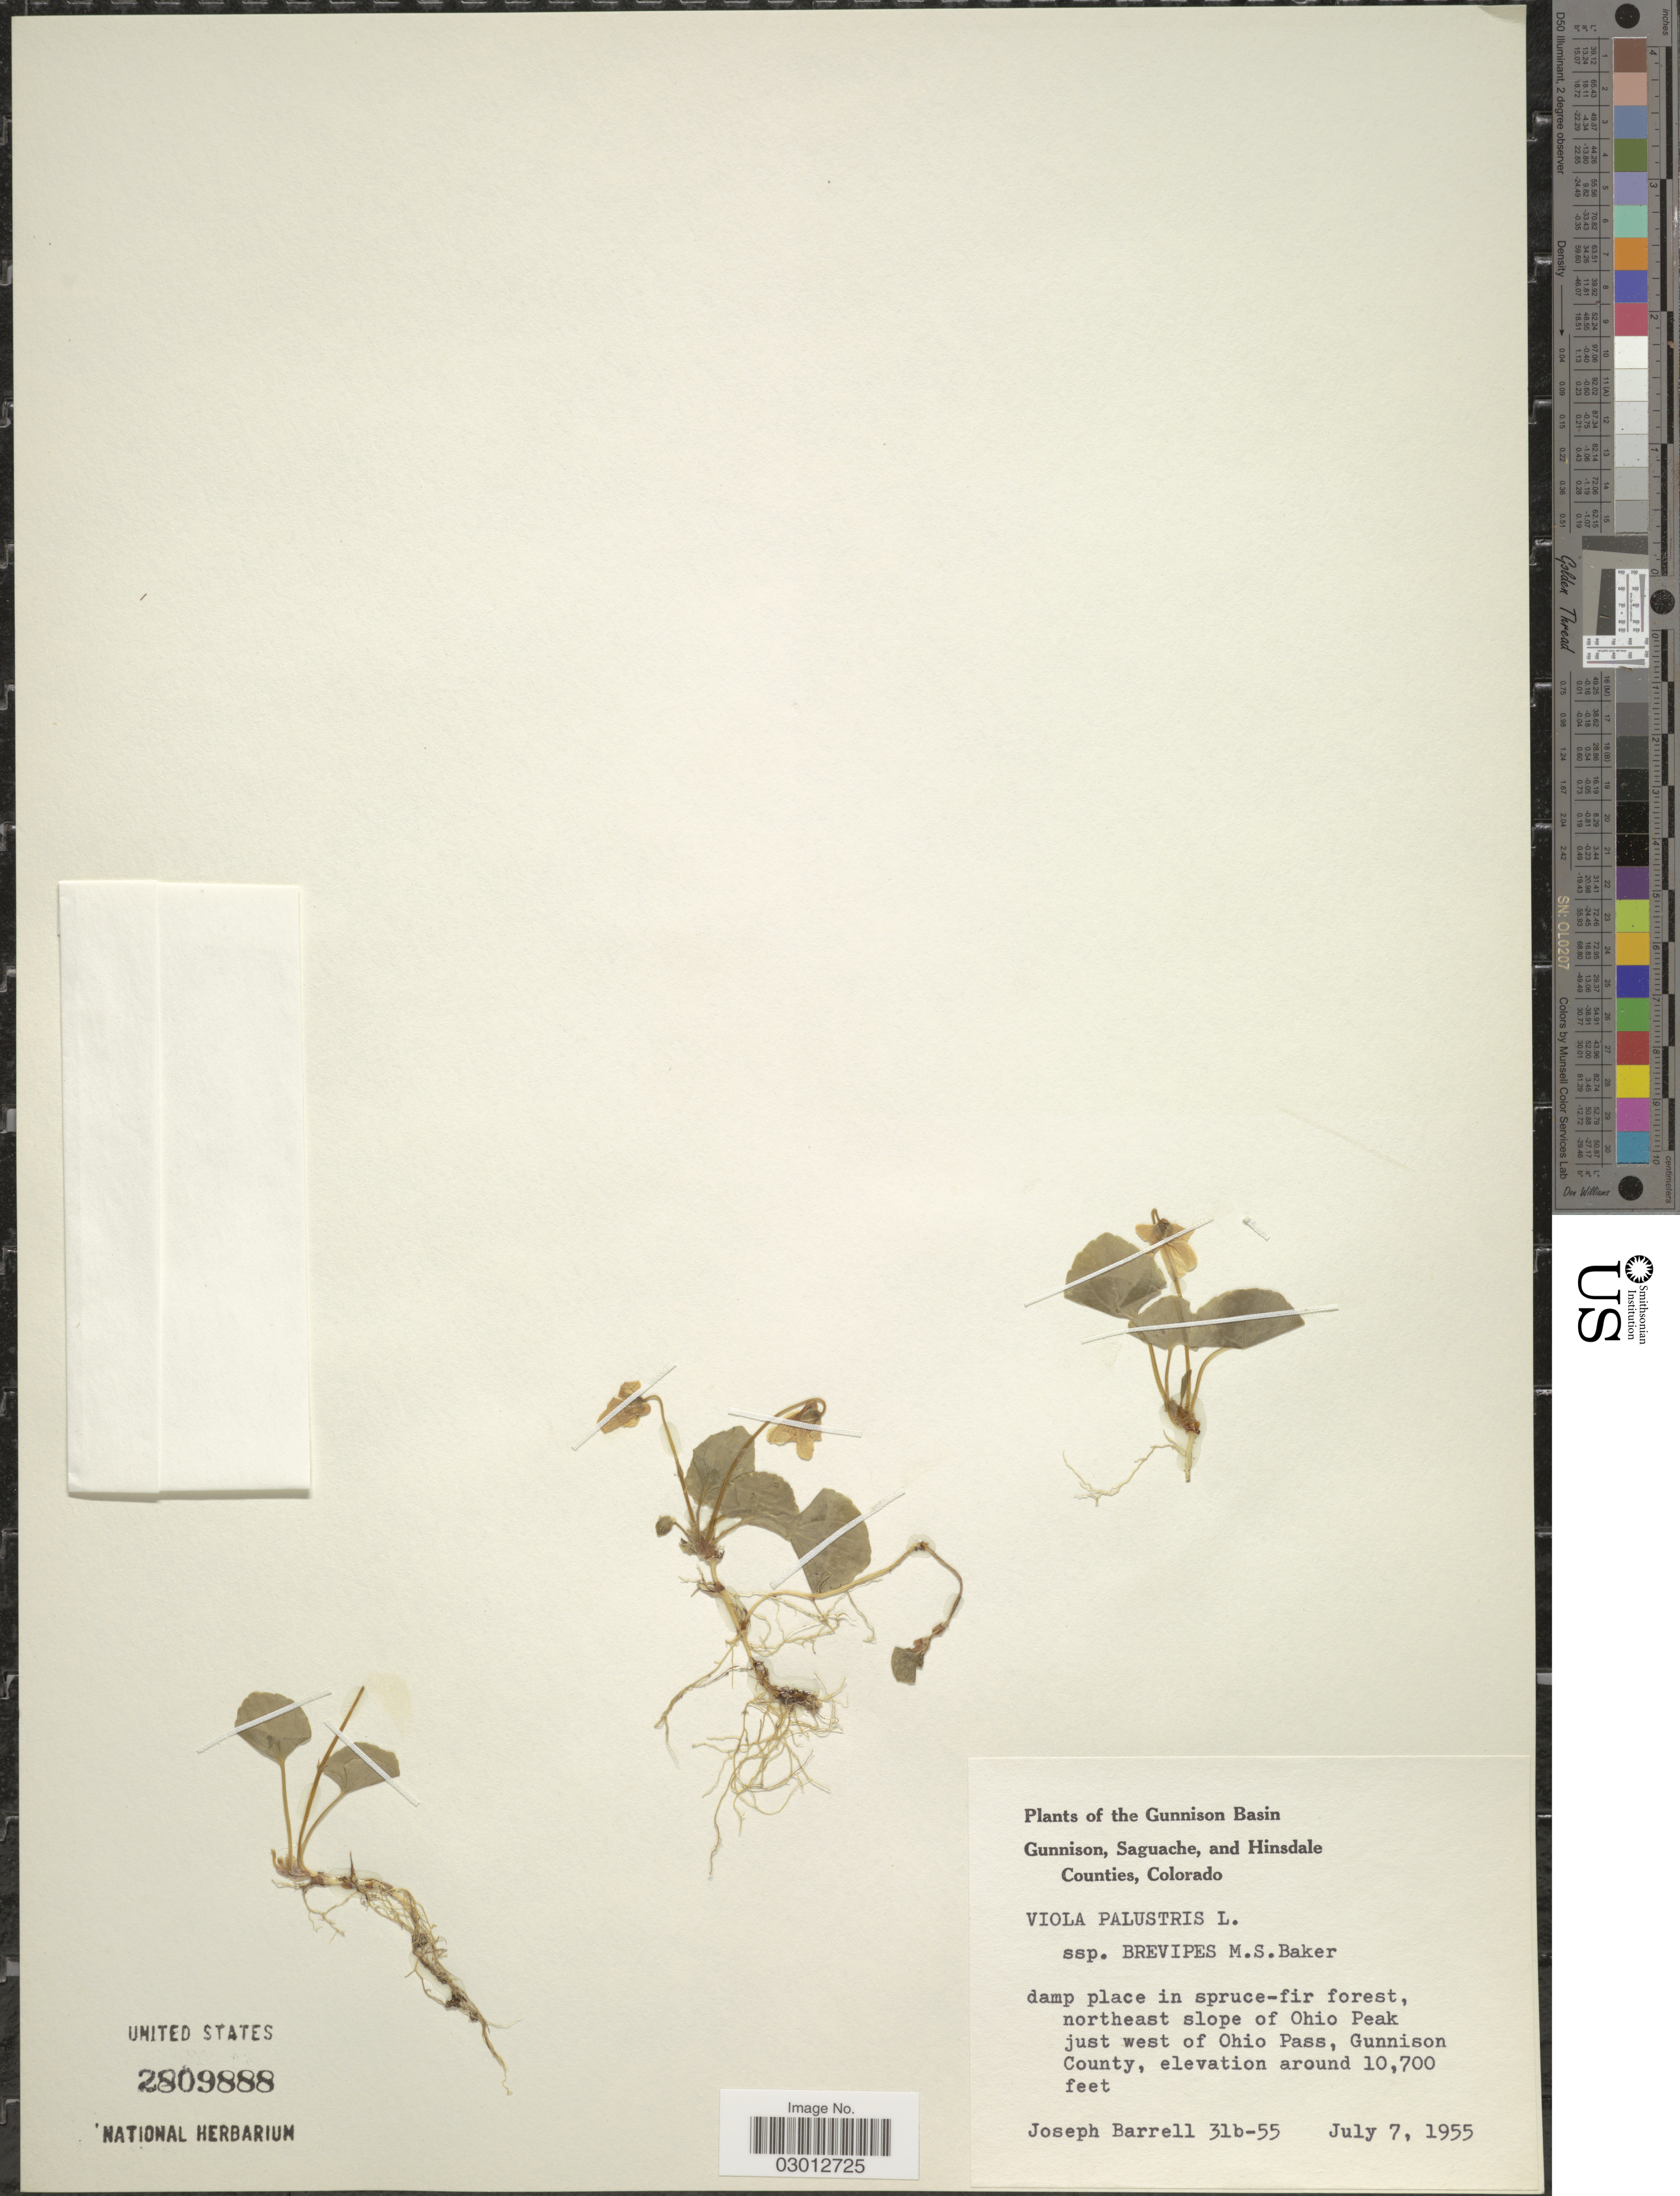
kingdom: Plantae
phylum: Tracheophyta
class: Magnoliopsida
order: Malpighiales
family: Violaceae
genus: Viola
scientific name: Viola palustris subsp. brevipes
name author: M.S. Baker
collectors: J. Barrell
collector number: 31b-55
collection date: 1955-07-07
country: United States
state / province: Colorado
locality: The Gunnison Basin, Gunnison, Saguache, and Hinsdale Counties, northeast slope of Ohio slope of Ohio Peak just west of Ohio Pass, Gunnison County.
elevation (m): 3261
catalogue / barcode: US 2809888